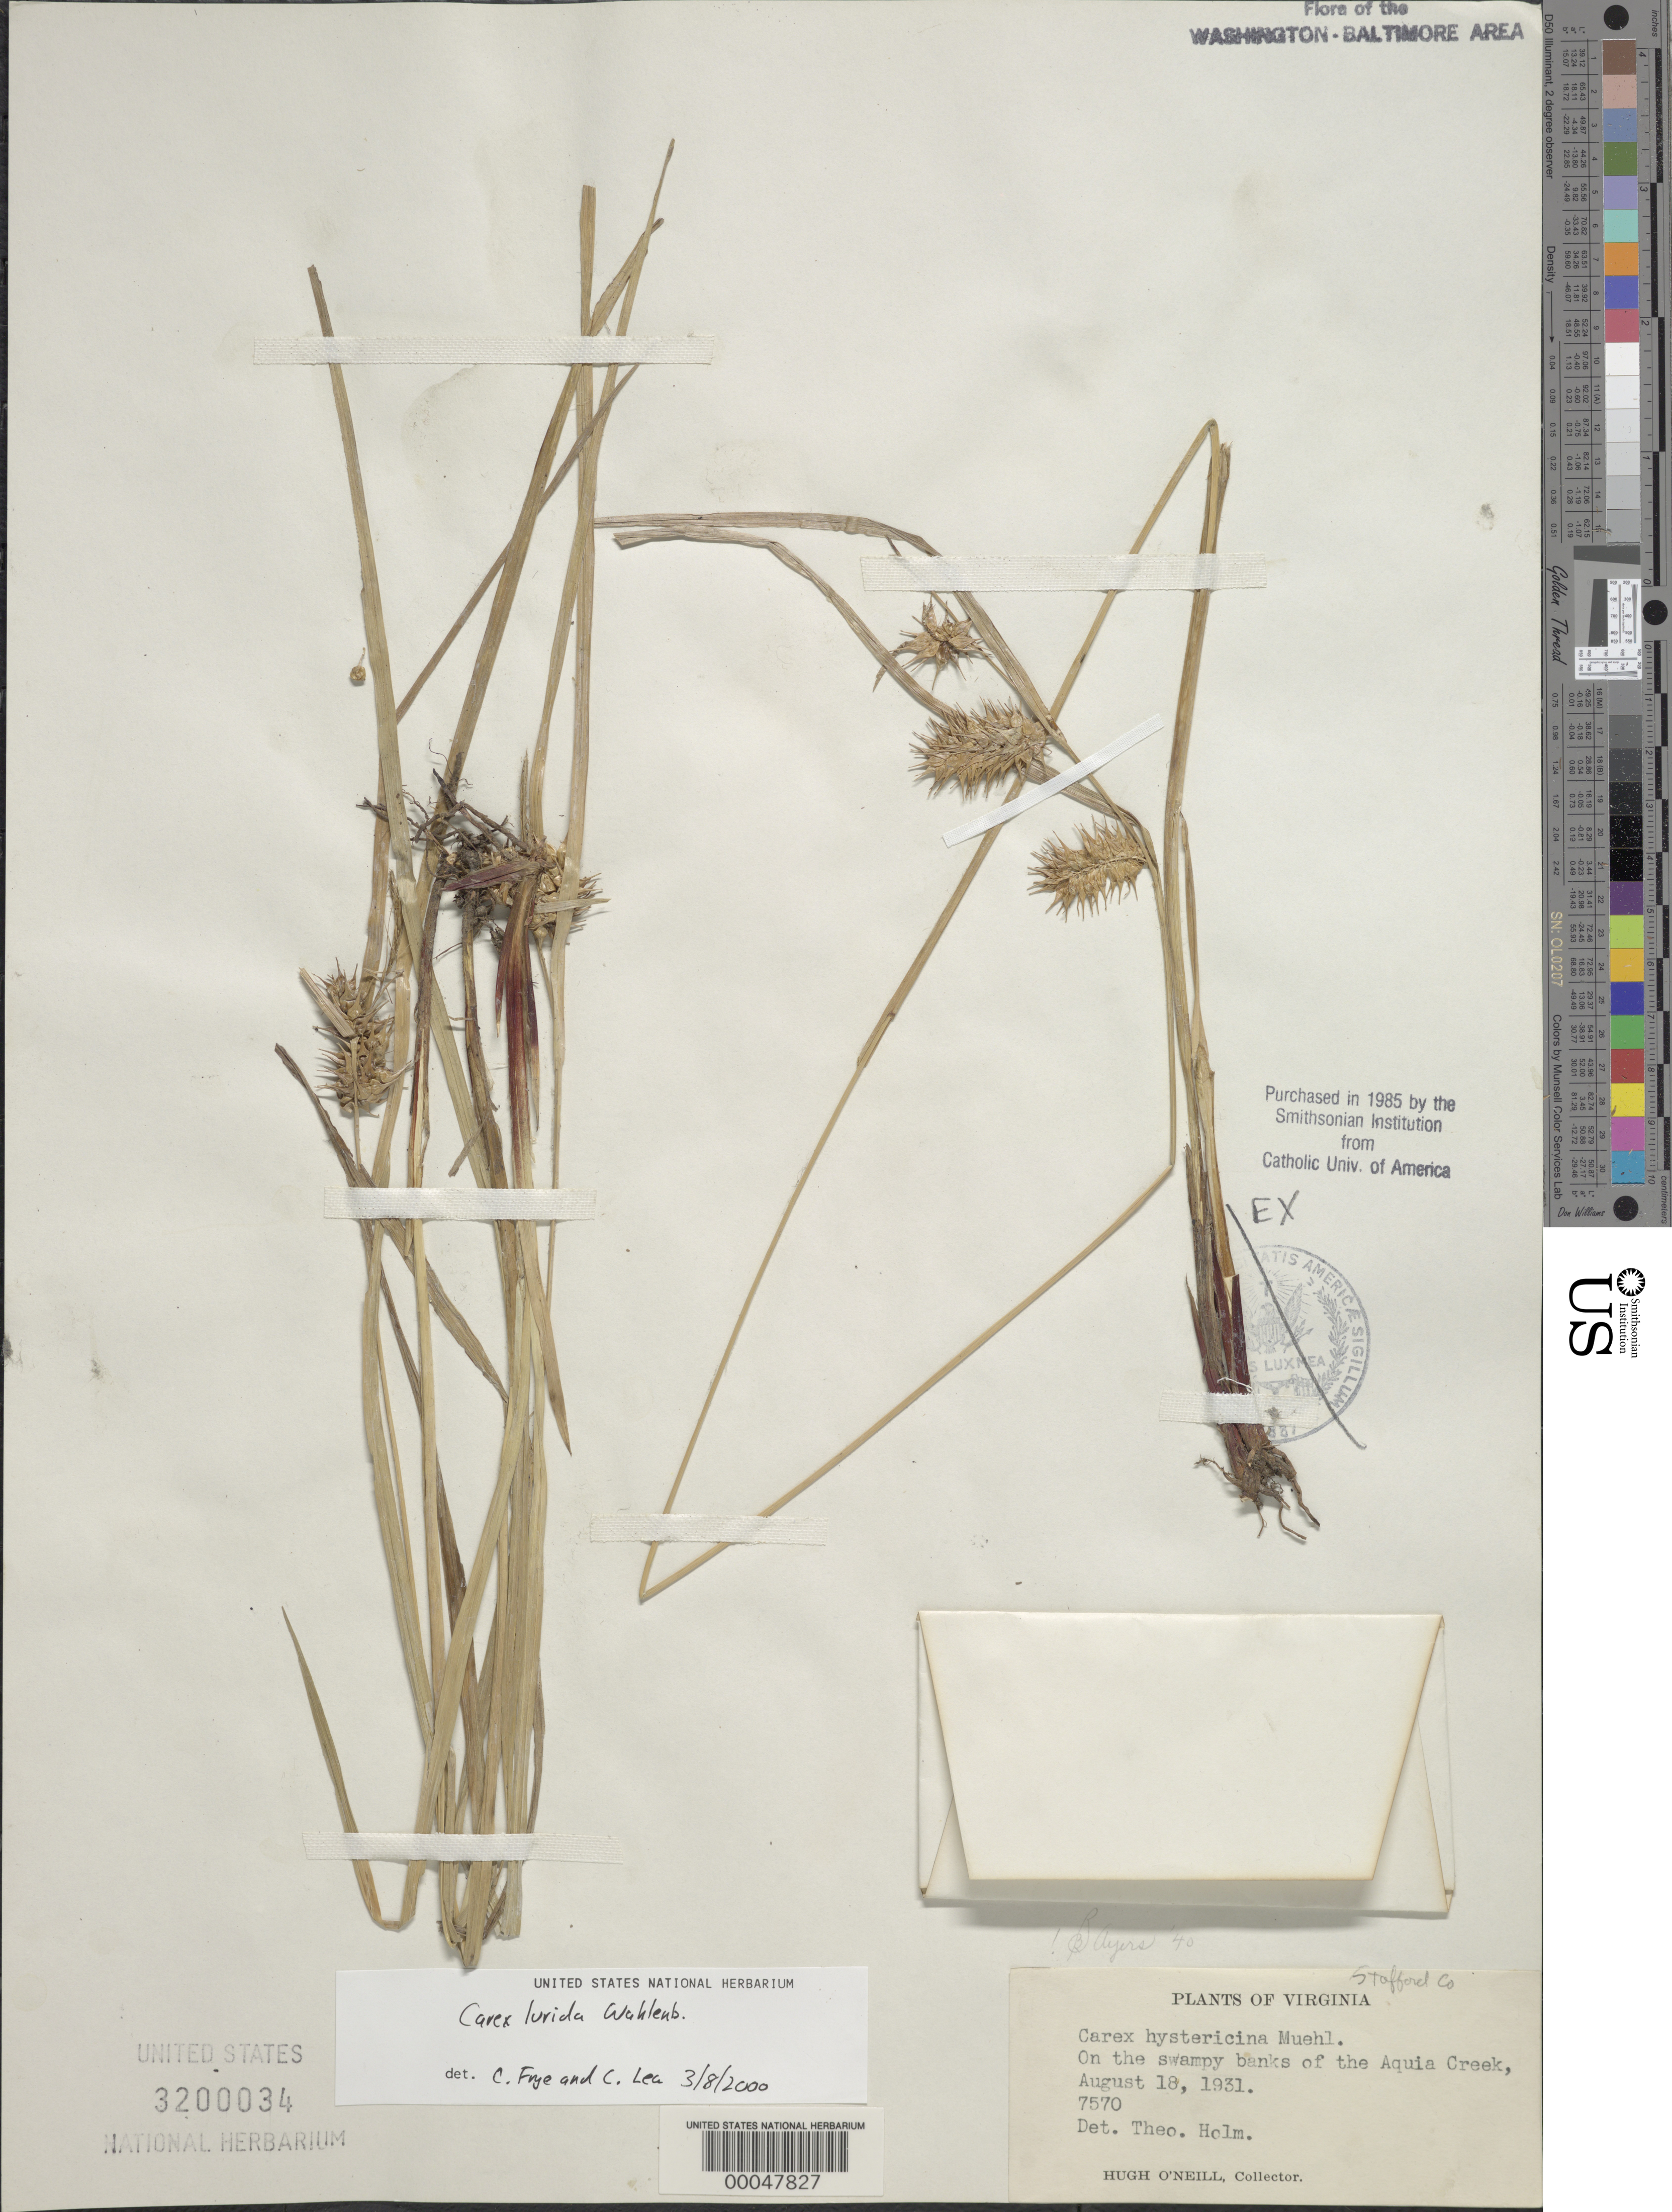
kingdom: Plantae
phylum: Tracheophyta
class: Liliopsida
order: Poales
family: Cyperaceae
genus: Carex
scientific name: Carex lurida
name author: Wahlenb.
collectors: H. O'Neill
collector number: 7570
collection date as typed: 18 Aug 1931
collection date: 1931-08-18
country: United States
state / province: Virginia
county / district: Stafford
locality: Banks of Aquia Creek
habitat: Swampy creek bank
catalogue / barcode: US 3200034